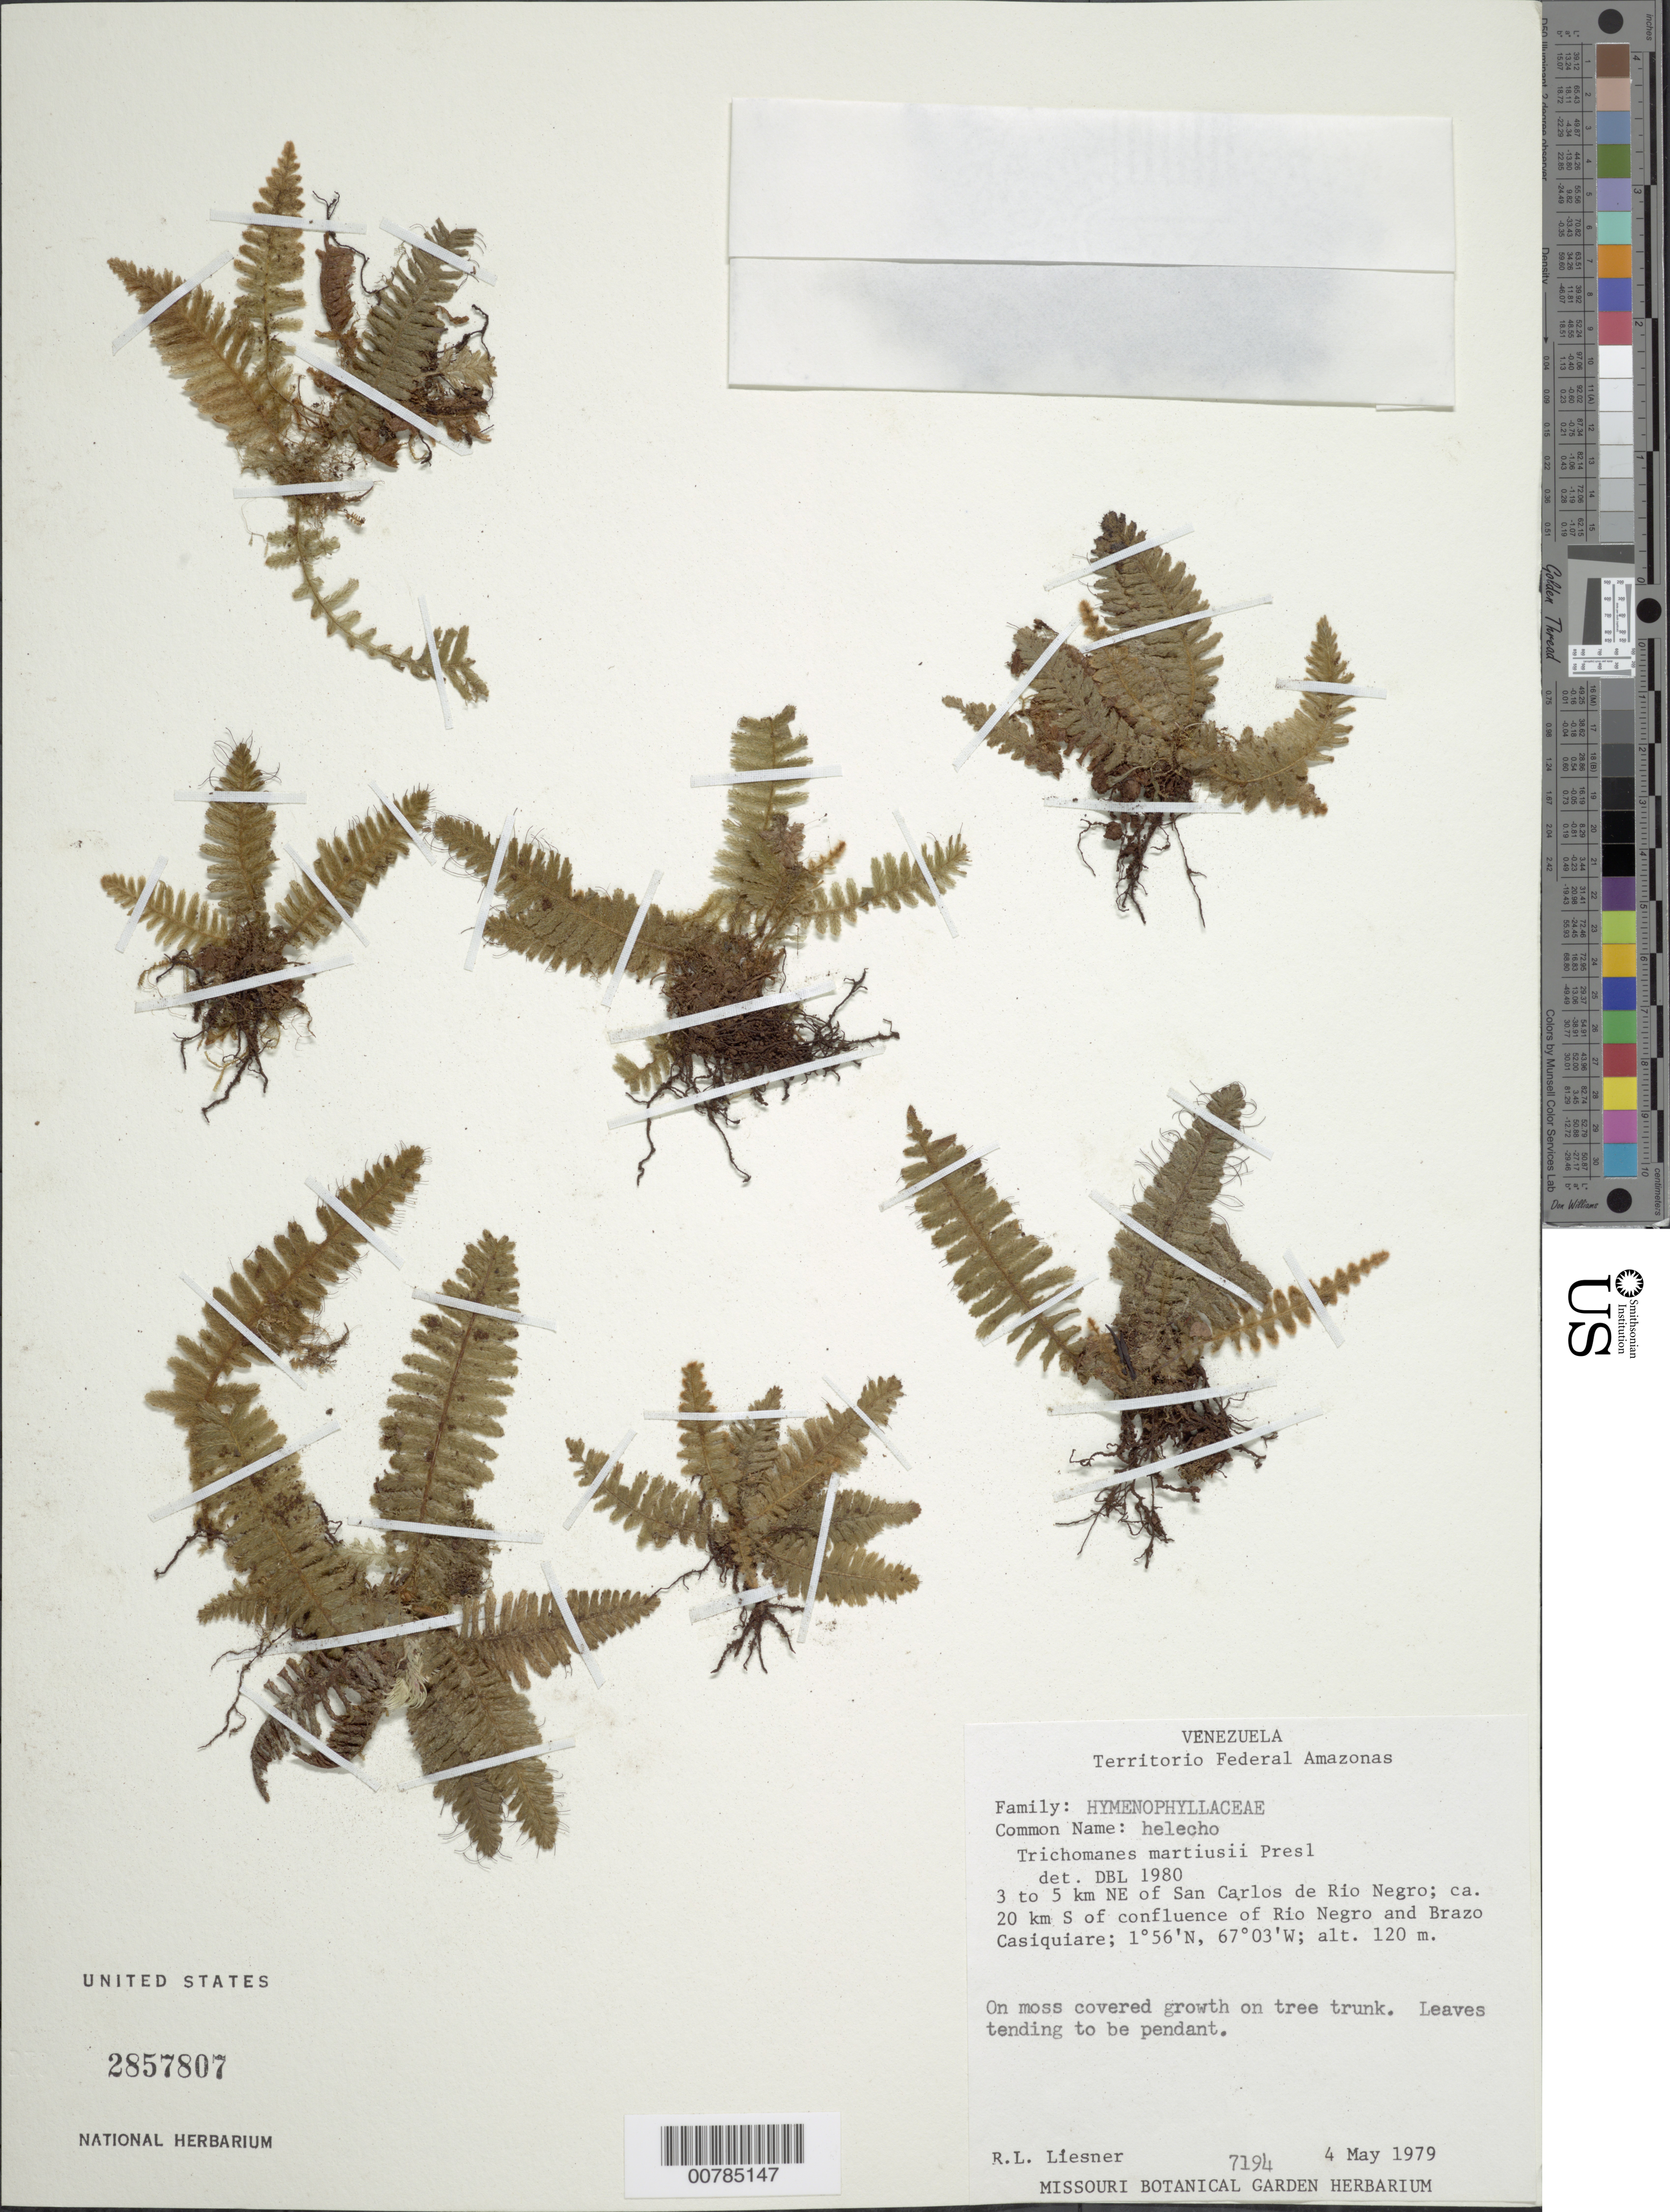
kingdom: Plantae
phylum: Tracheophyta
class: Polypodiopsida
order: Hymenophyllales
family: Hymenophyllaceae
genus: Trichomanes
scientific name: Trichomanes martiusii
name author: C. Presl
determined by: Lellinger, David B., (BOT), Smithsonian Institution - National Museum of Natural History (UNITED STATES)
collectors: R. L. Liesner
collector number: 7194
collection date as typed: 4-May-79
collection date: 1979-05-04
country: Venezuela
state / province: Amazonas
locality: San Carlos de Río Negro, 3-5 km NE of and about 20 km S of confluence of Río Negro and Brazo Casiquiare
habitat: Moss covered growth on tree trunk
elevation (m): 120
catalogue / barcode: US 2857807